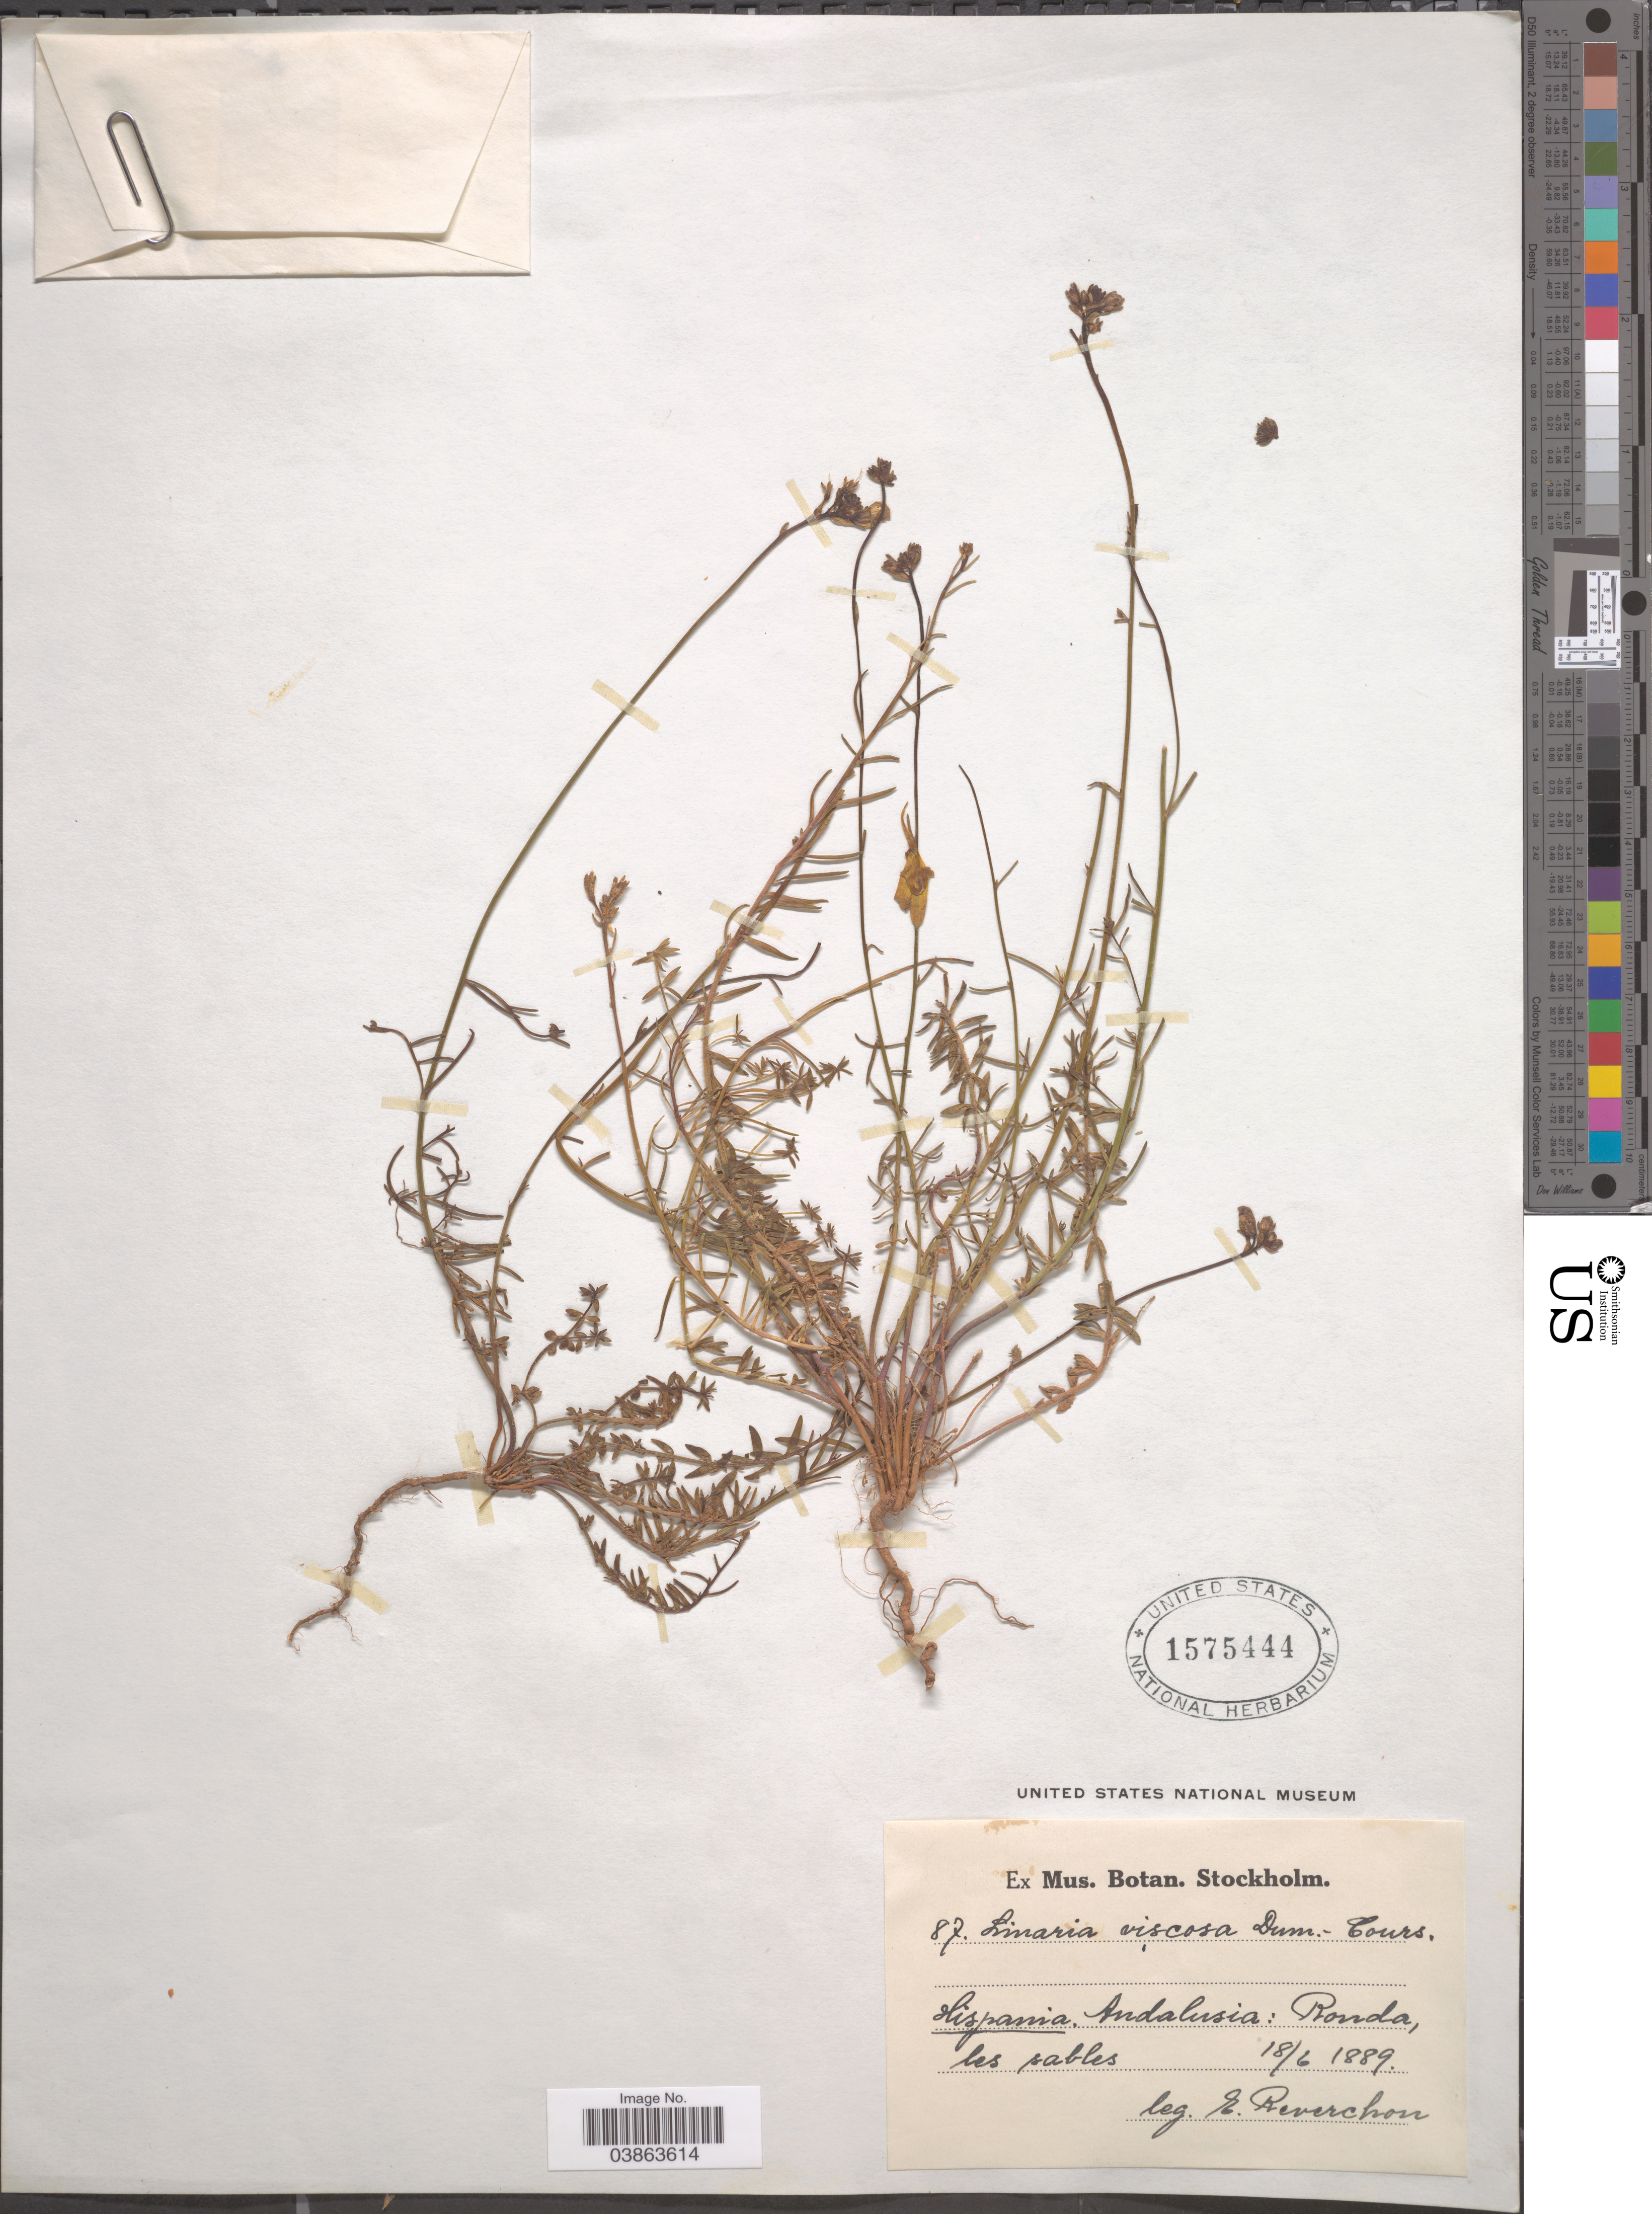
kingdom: Plantae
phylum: Tracheophyta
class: Magnoliopsida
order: Lamiales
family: Plantaginaceae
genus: Linaria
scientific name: Linaria viscosa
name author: (L.) Dum. Cours.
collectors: E. Reverchon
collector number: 87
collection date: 1889-06-18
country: Spain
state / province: Andalucía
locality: Hispania. Andalusia: Ronda, les sables.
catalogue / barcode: US 1575444